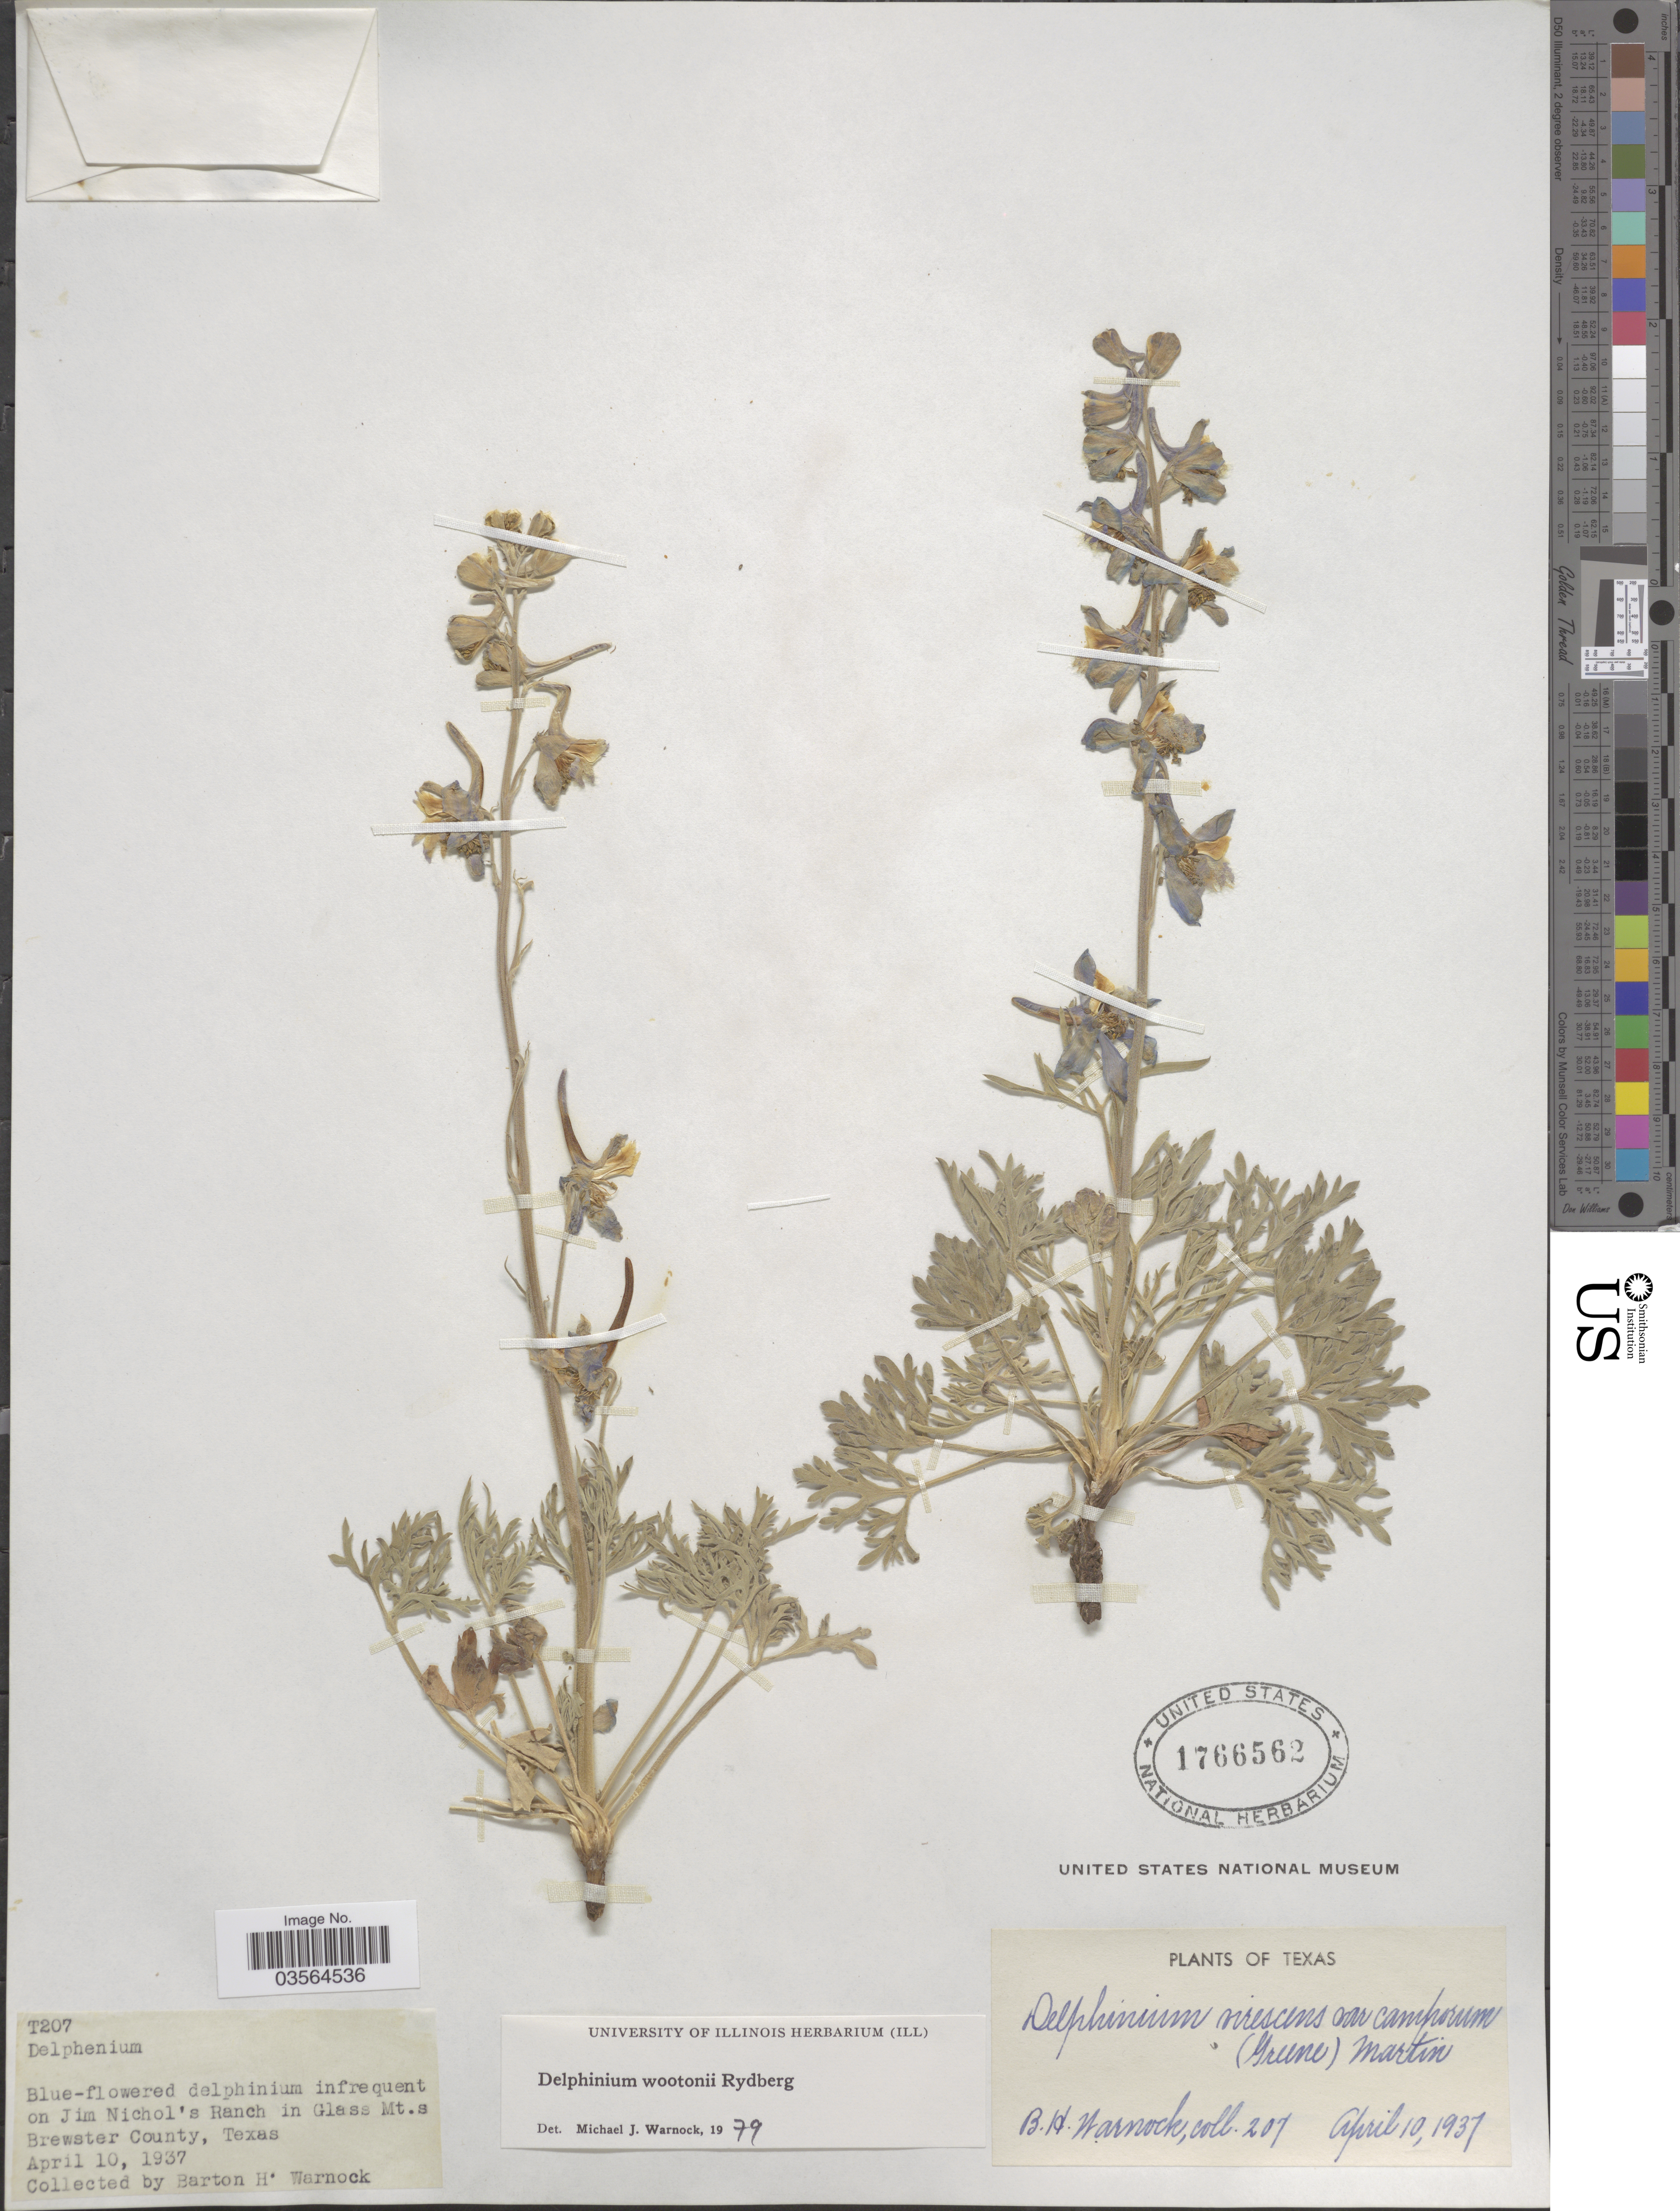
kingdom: Plantae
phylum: Tracheophyta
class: Magnoliopsida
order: Ranunculales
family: Ranunculaceae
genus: Delphinium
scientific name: Delphinium wootonii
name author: Rydb.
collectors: B. H. Warnock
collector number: T207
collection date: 1937-04-10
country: United States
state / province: Texas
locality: On Jim Nichol's Ranch in Glass Mt.s Brewster County.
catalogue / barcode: US 1766562